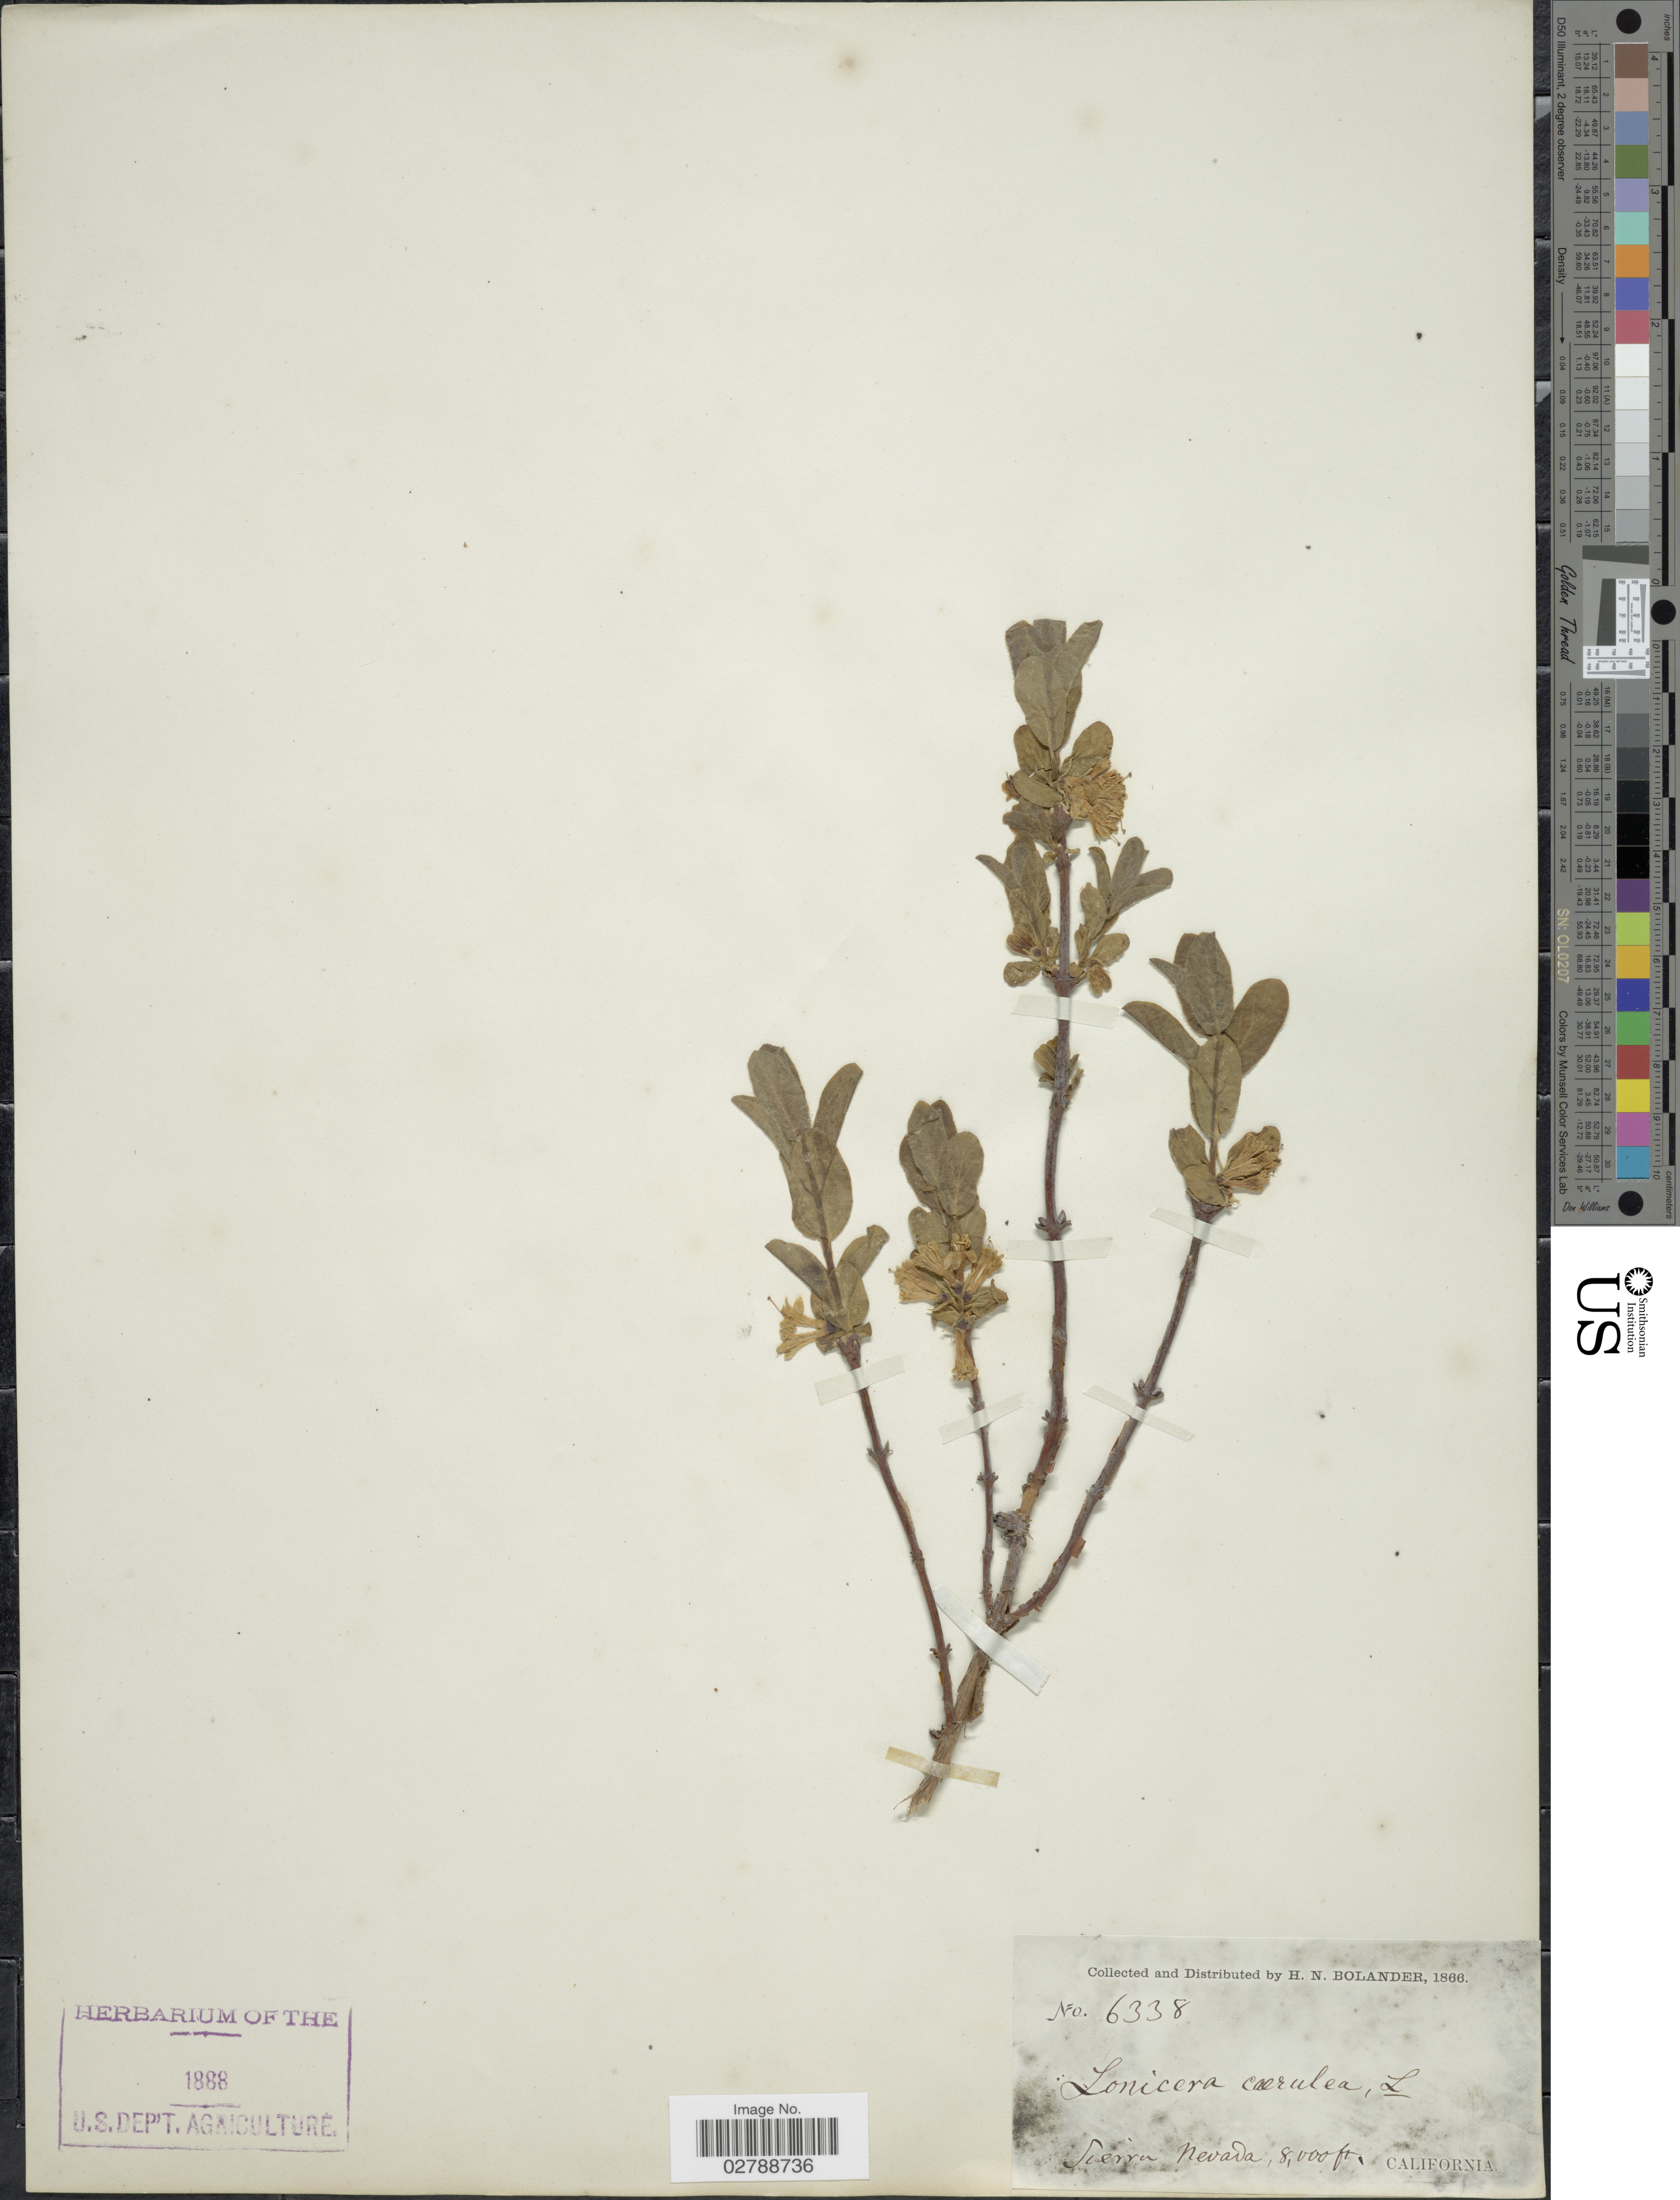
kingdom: Plantae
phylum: Tracheophyta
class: Magnoliopsida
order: Dipsacales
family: Caprifoliaceae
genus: Lonicera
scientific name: Lonicera caerulea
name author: L.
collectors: H. Bolander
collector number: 6338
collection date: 1866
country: United States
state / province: California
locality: Sierra Nevada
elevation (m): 2438